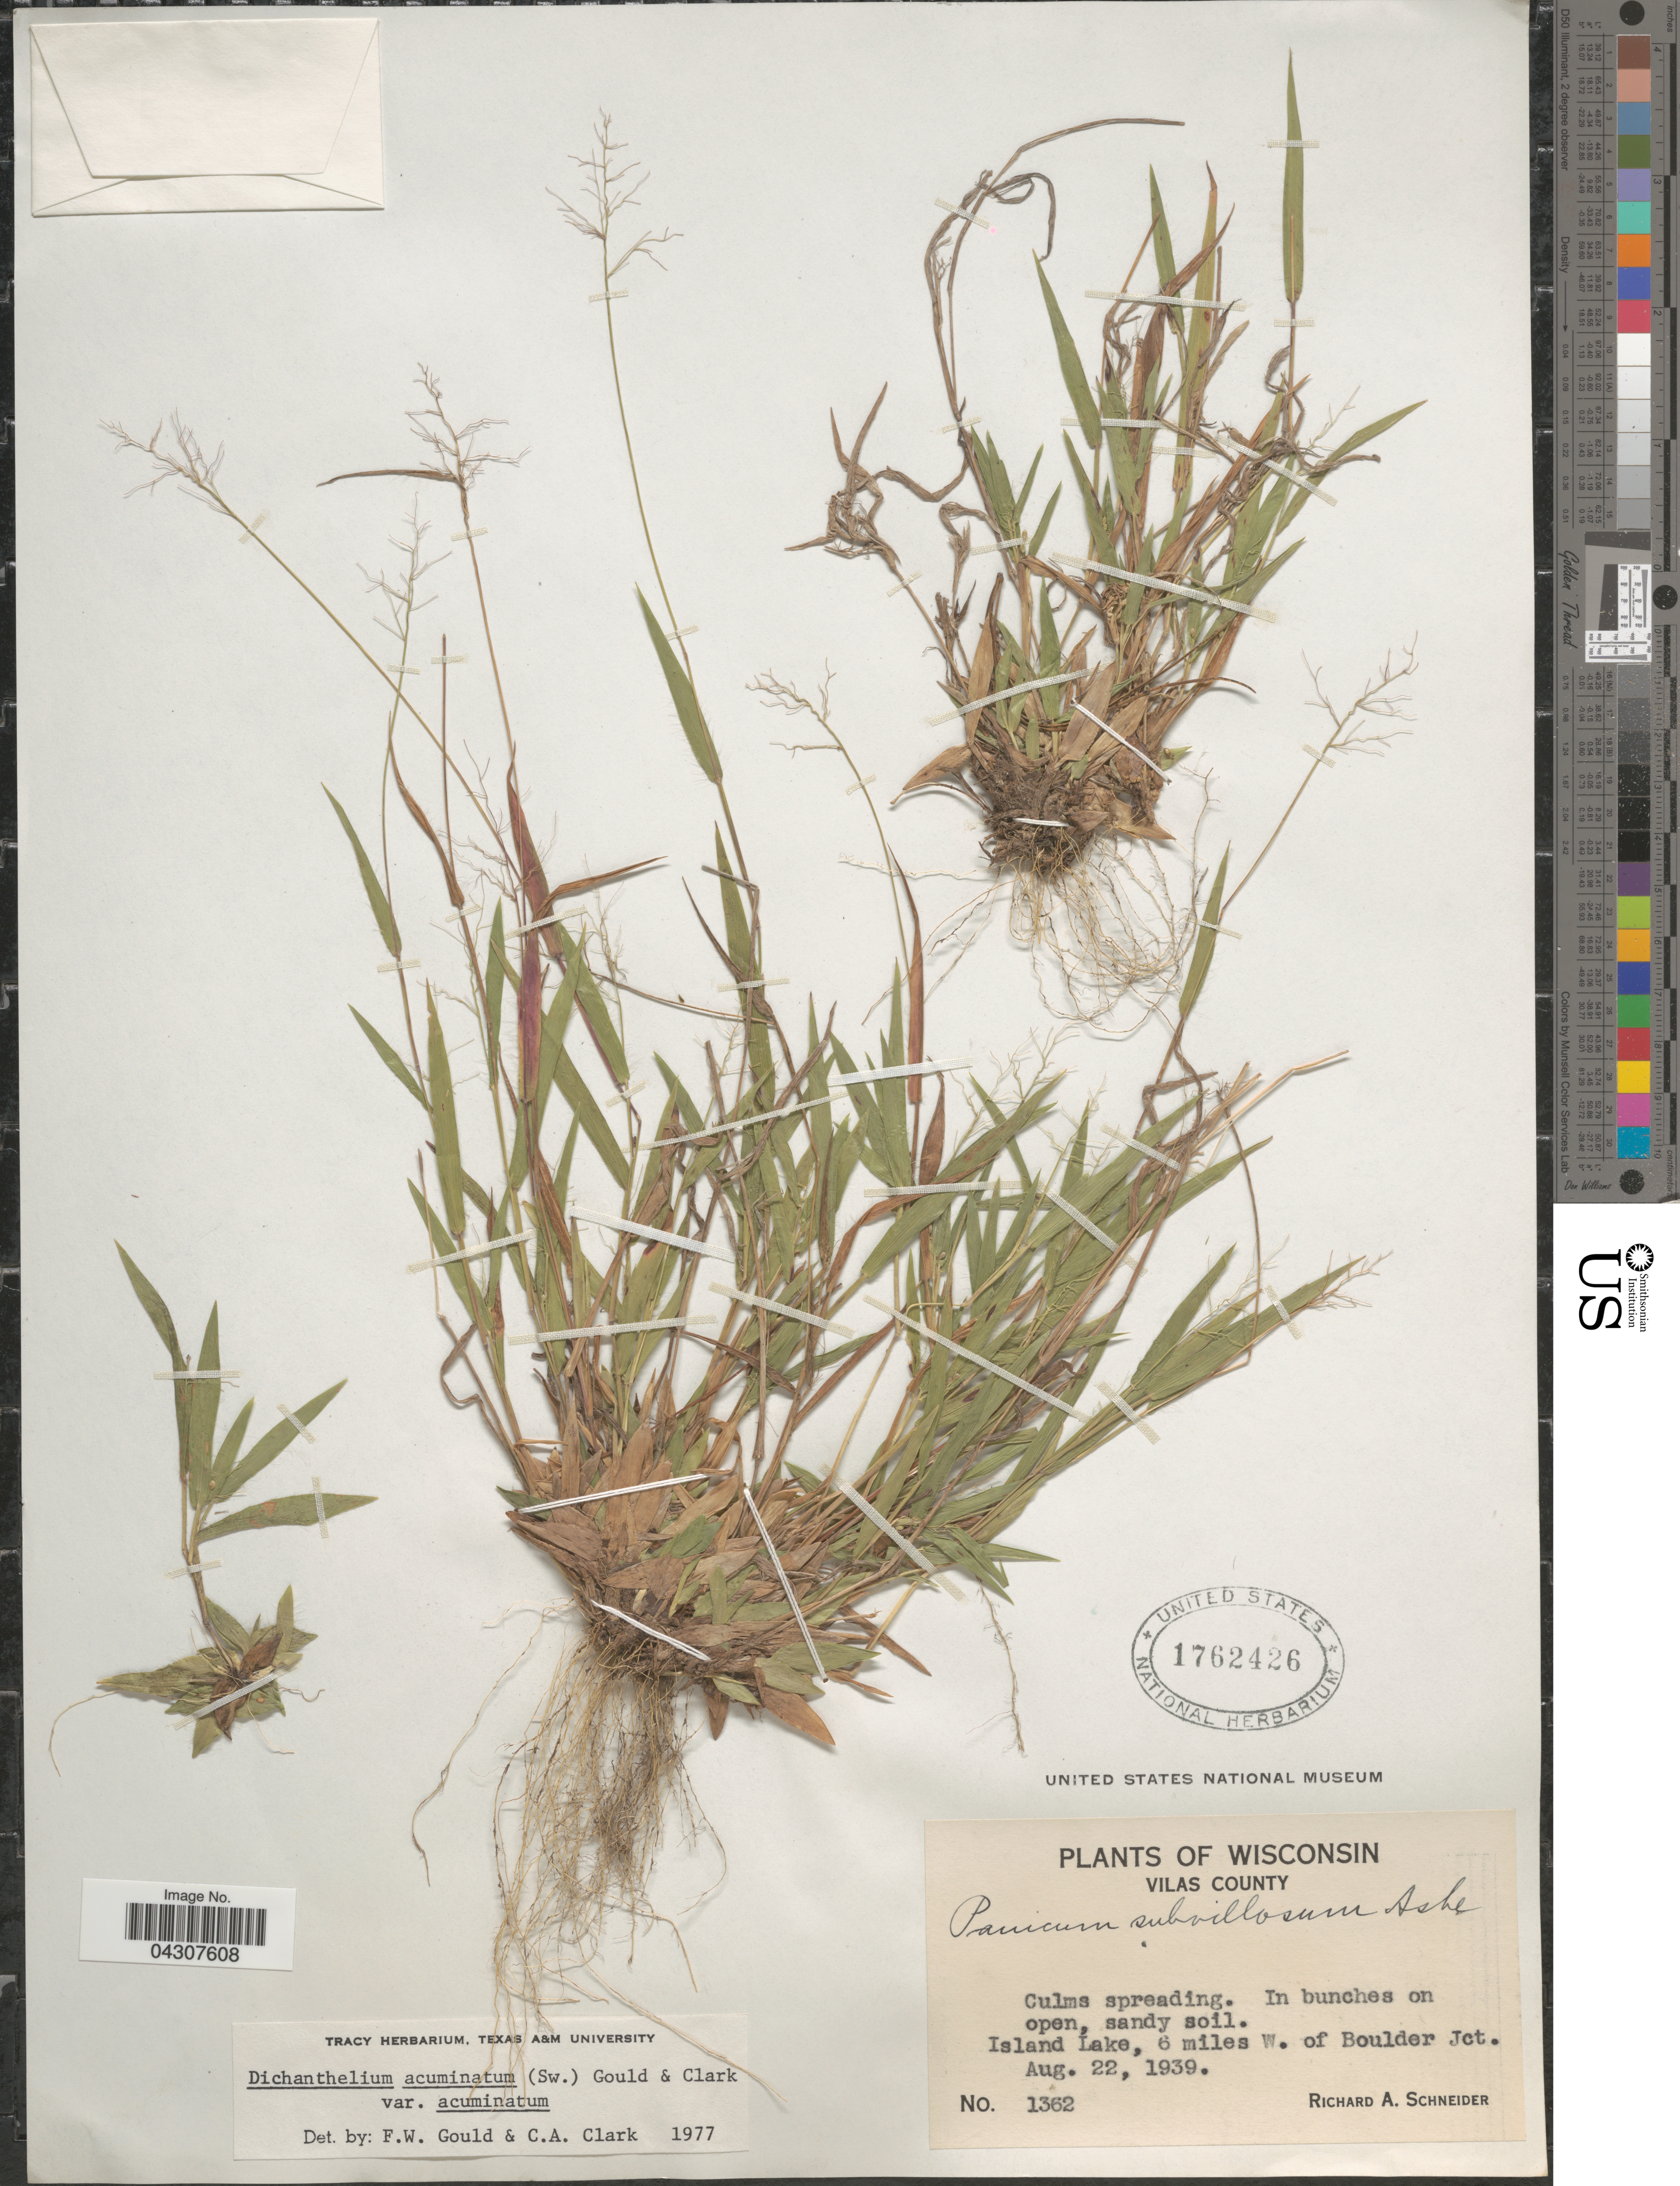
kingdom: Plantae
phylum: Tracheophyta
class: Liliopsida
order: Poales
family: Poaceae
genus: Dichanthelium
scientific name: Dichanthelium acuminatum var. acuminatum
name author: (Sw.) Gould & C.A. Clark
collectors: R. A. Schneider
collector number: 1362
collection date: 1939-08-22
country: United States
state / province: Wisconsin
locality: Vilas County. Island Lake, 6 miles W. of Boulder Jct.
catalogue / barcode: US 1762426